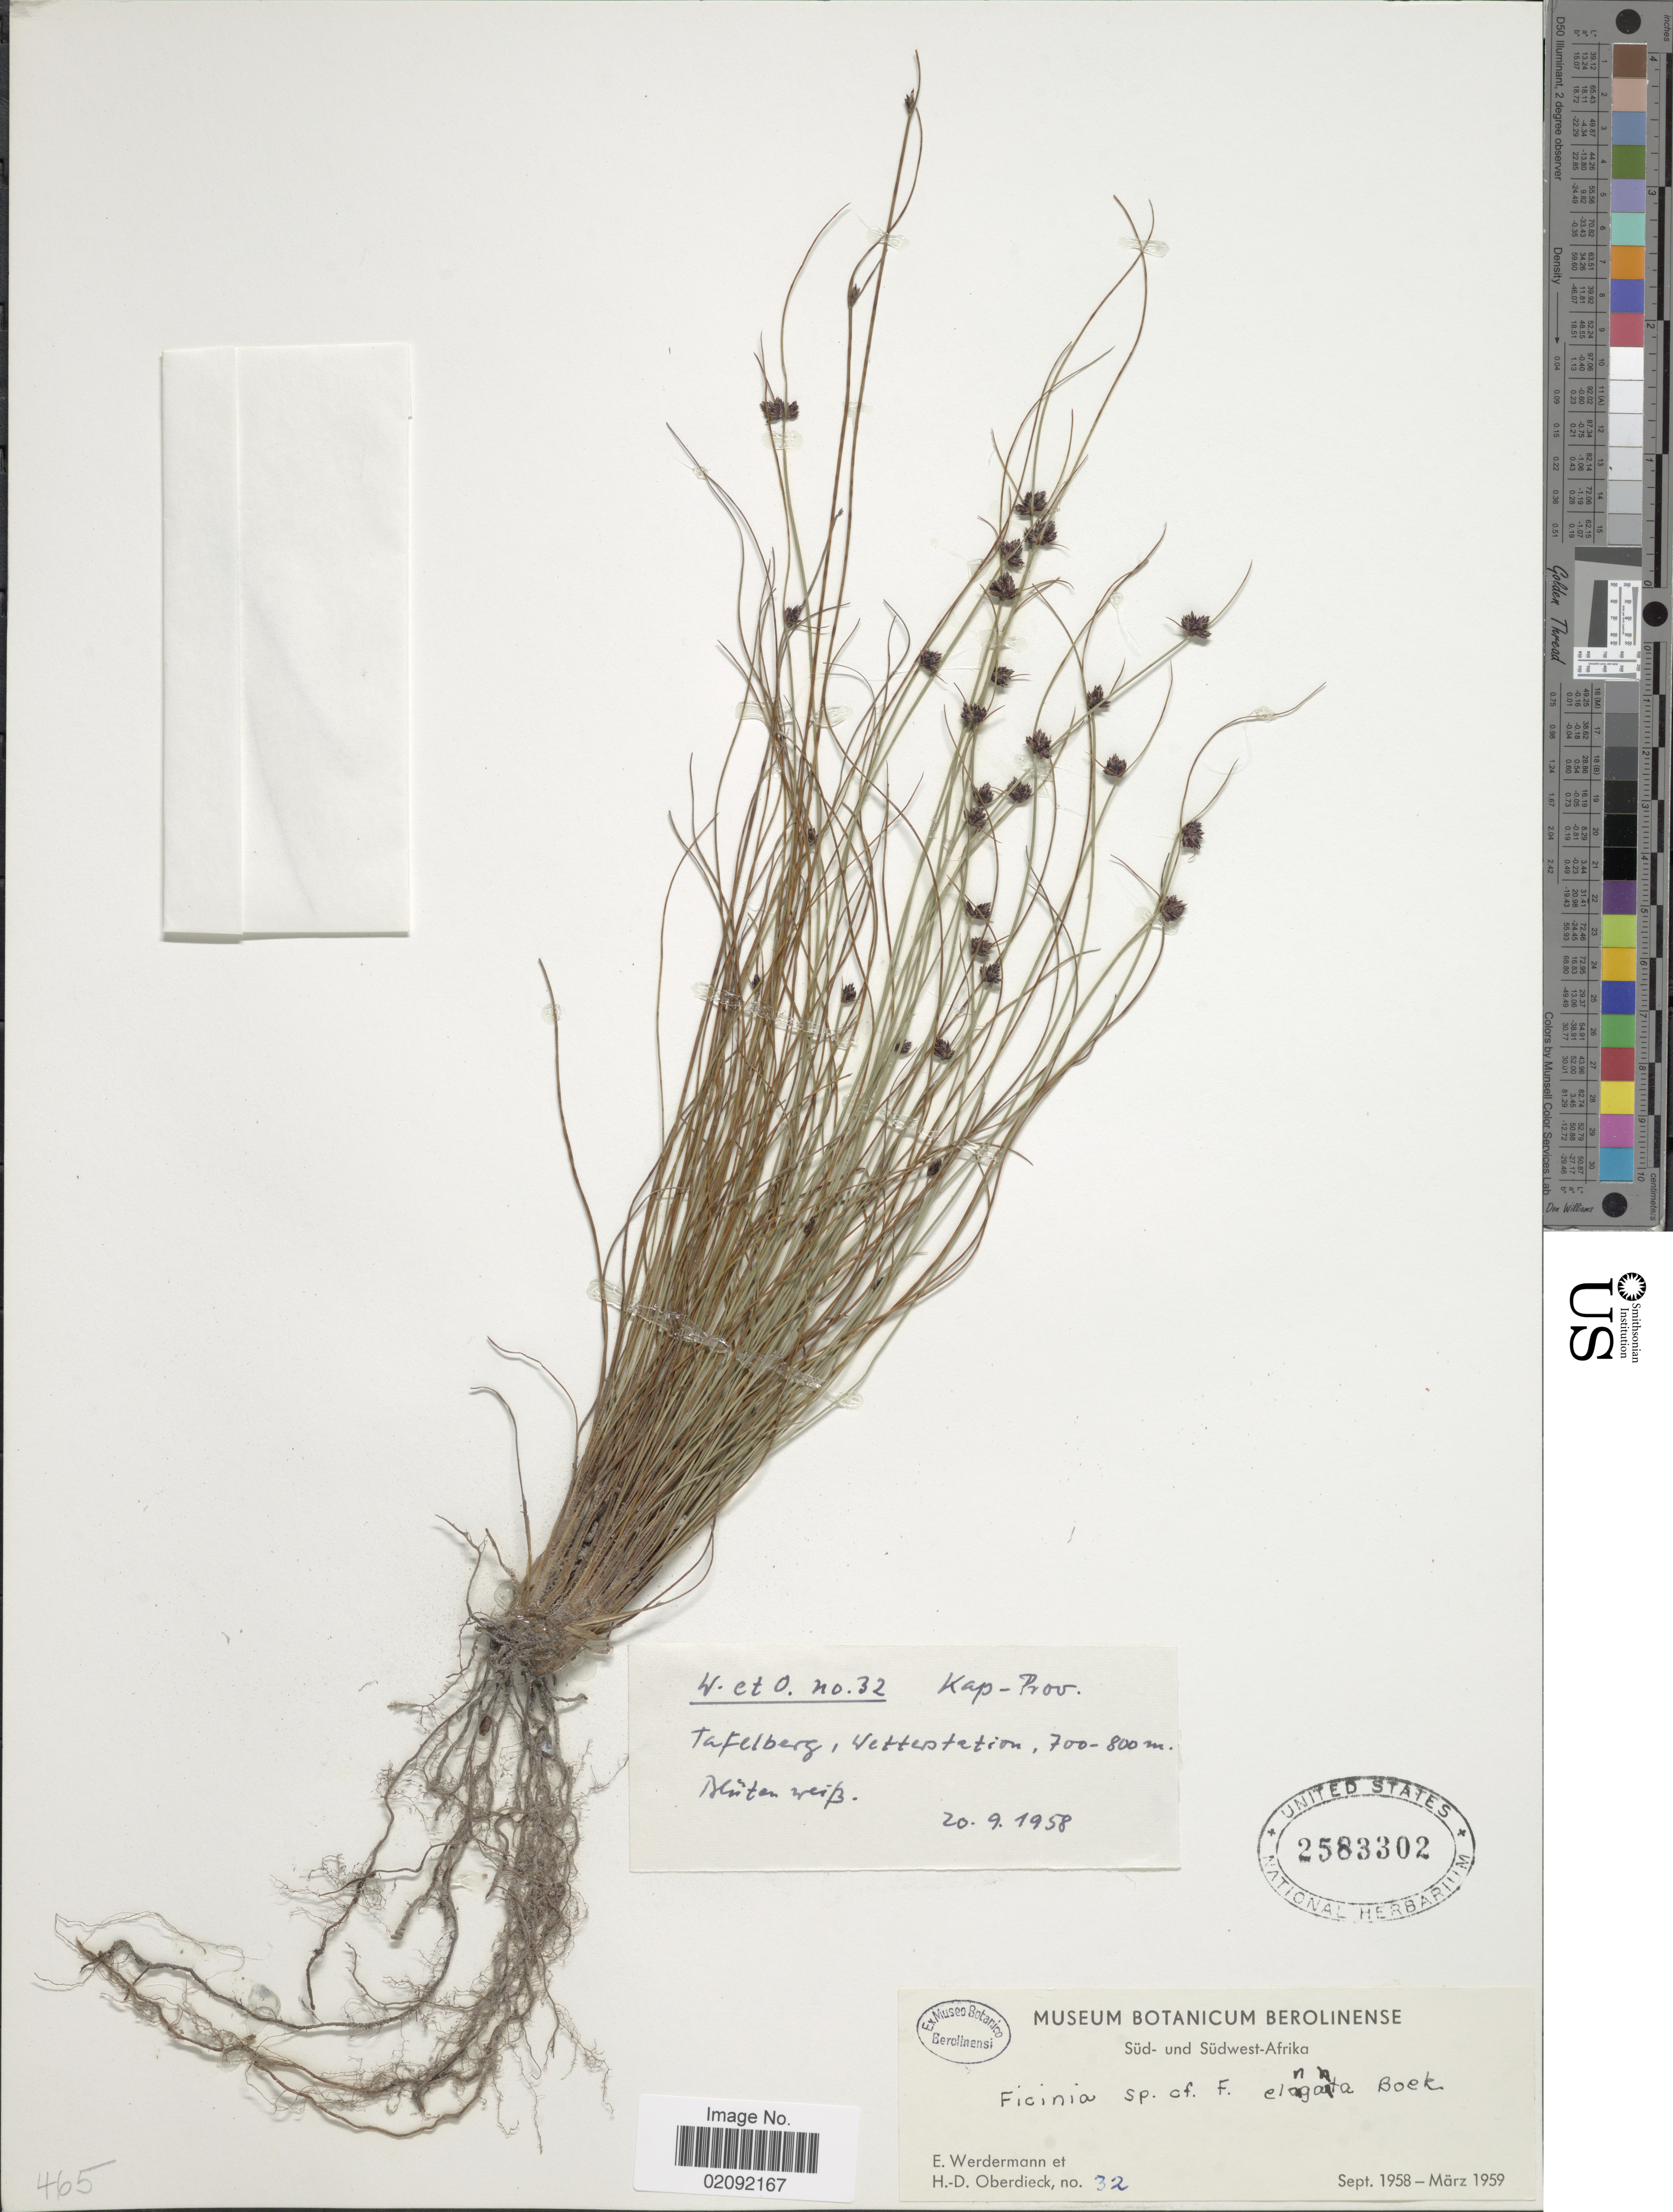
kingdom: Plantae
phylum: Tracheophyta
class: Liliopsida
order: Poales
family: Cyperaceae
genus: Ficinia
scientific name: Ficinia acuminata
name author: (Nees) Nees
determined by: Strong, Mark T., (BOT), Smithsonian Institution - National Museum of Natural History (UNITED STATES)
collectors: E. Werdermann & H. Oberdieck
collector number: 32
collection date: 1958-09-20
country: South Africa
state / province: Western Cape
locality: Süd-und Südwest-Afrika, Kap-Prov., Tafelberg, Wetterstation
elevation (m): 700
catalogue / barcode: US 2583302